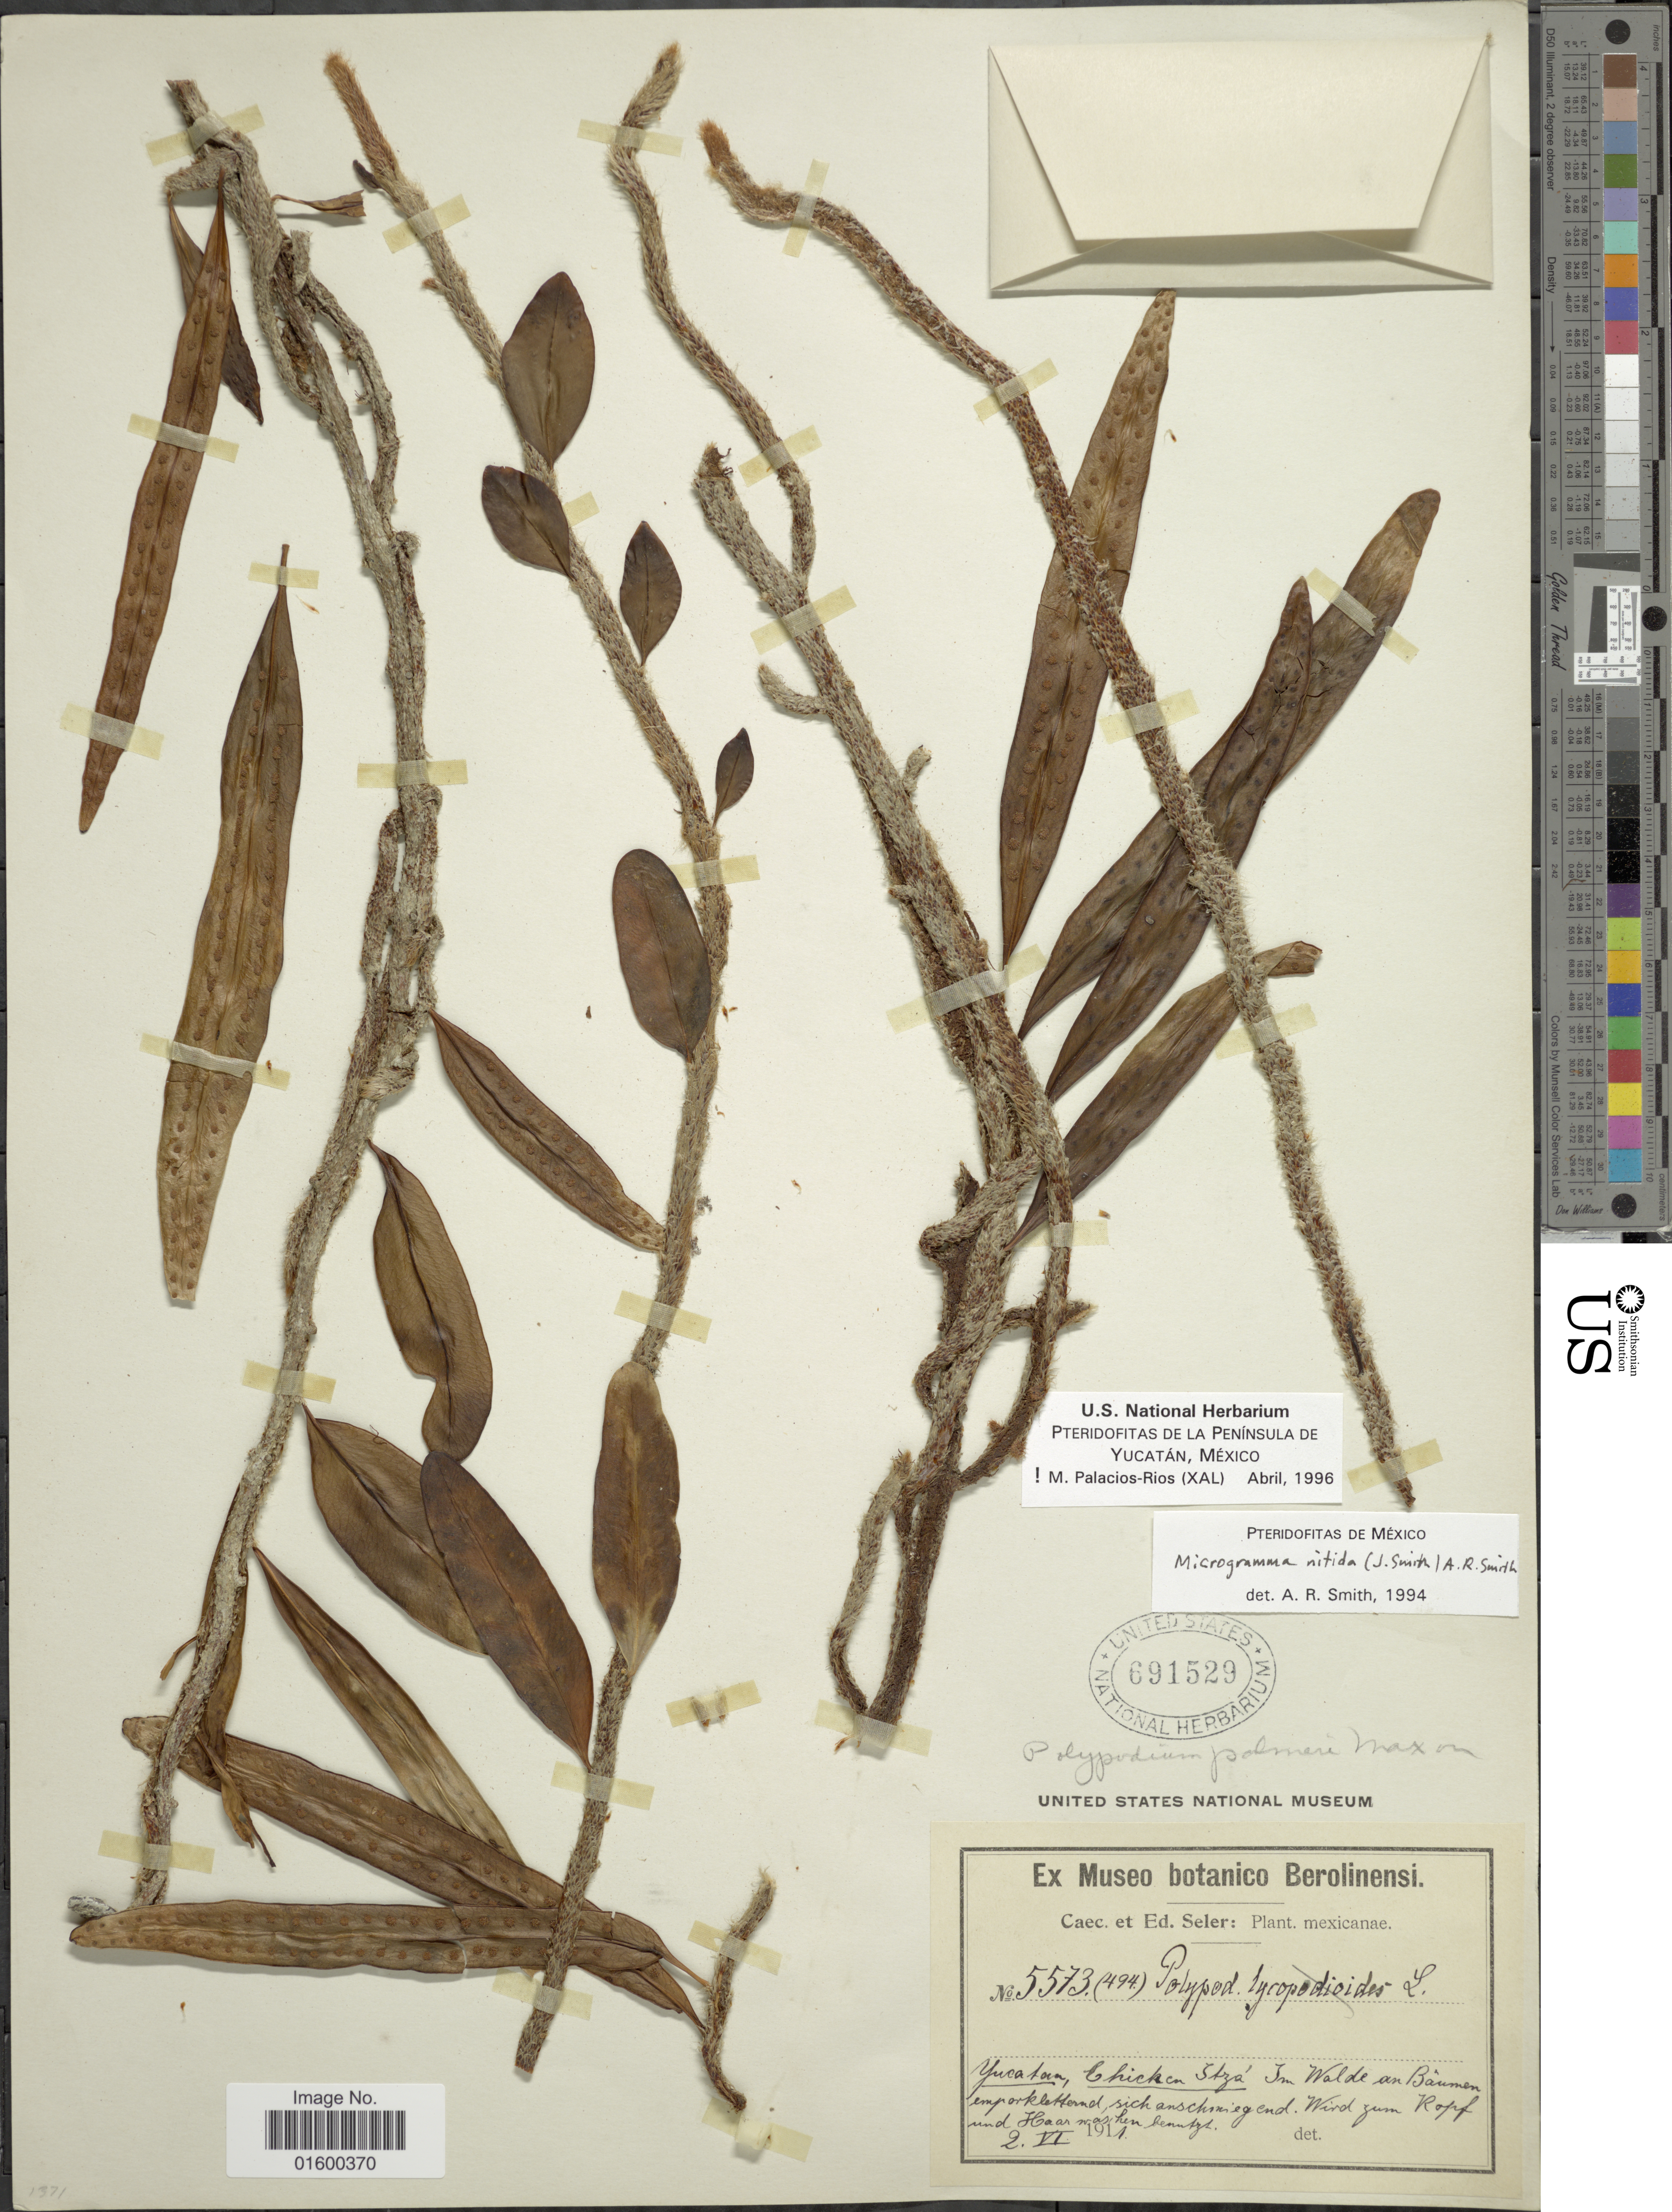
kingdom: Plantae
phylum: Tracheophyta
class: Polypodiopsida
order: Polypodiales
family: Polypodiaceae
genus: Microgramma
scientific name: Microgramma nitida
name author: (J. Sm.) A.R. Sm.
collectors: ex Caec. et Ed Seler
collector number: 5573/494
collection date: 1911-06-02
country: Mexico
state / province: Yucatán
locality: Mexicanae, Yucatan, Chichen Itza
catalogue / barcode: US 691529